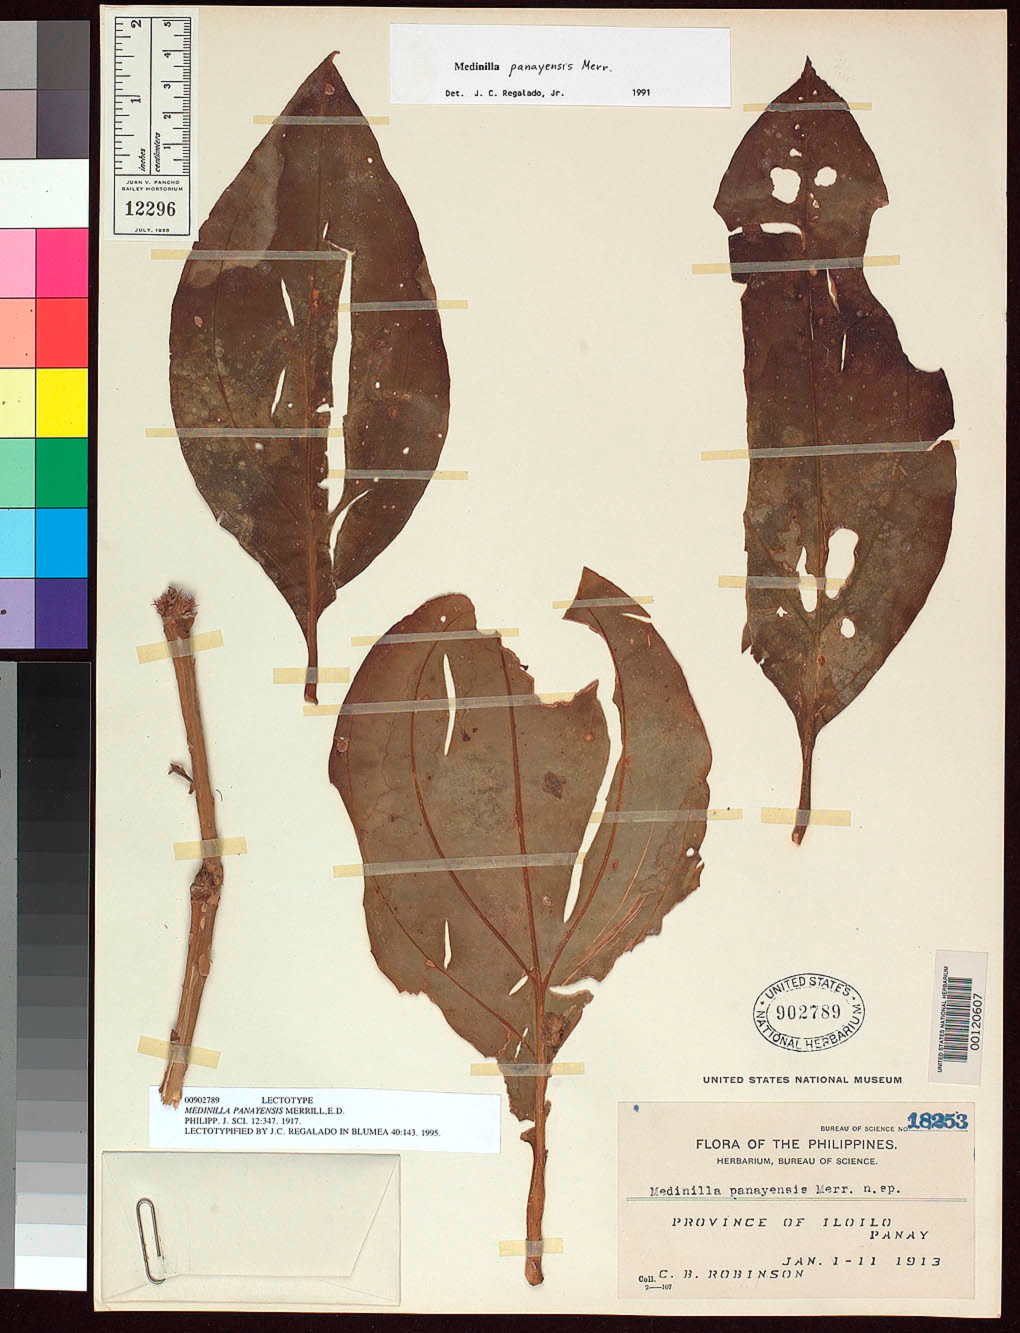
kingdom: Plantae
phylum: Tracheophyta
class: Magnoliopsida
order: Myrtales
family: Melastomataceae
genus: Medinilla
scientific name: Medinilla panayensis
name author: Merr.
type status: Lectotype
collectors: C. Robinson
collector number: Bur. Sci. 18253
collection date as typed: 11 Jan 1913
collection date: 1913-01-11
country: Philippines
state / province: Western Visayas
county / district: Iloilo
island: Panay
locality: Ulian River.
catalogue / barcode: US 902789